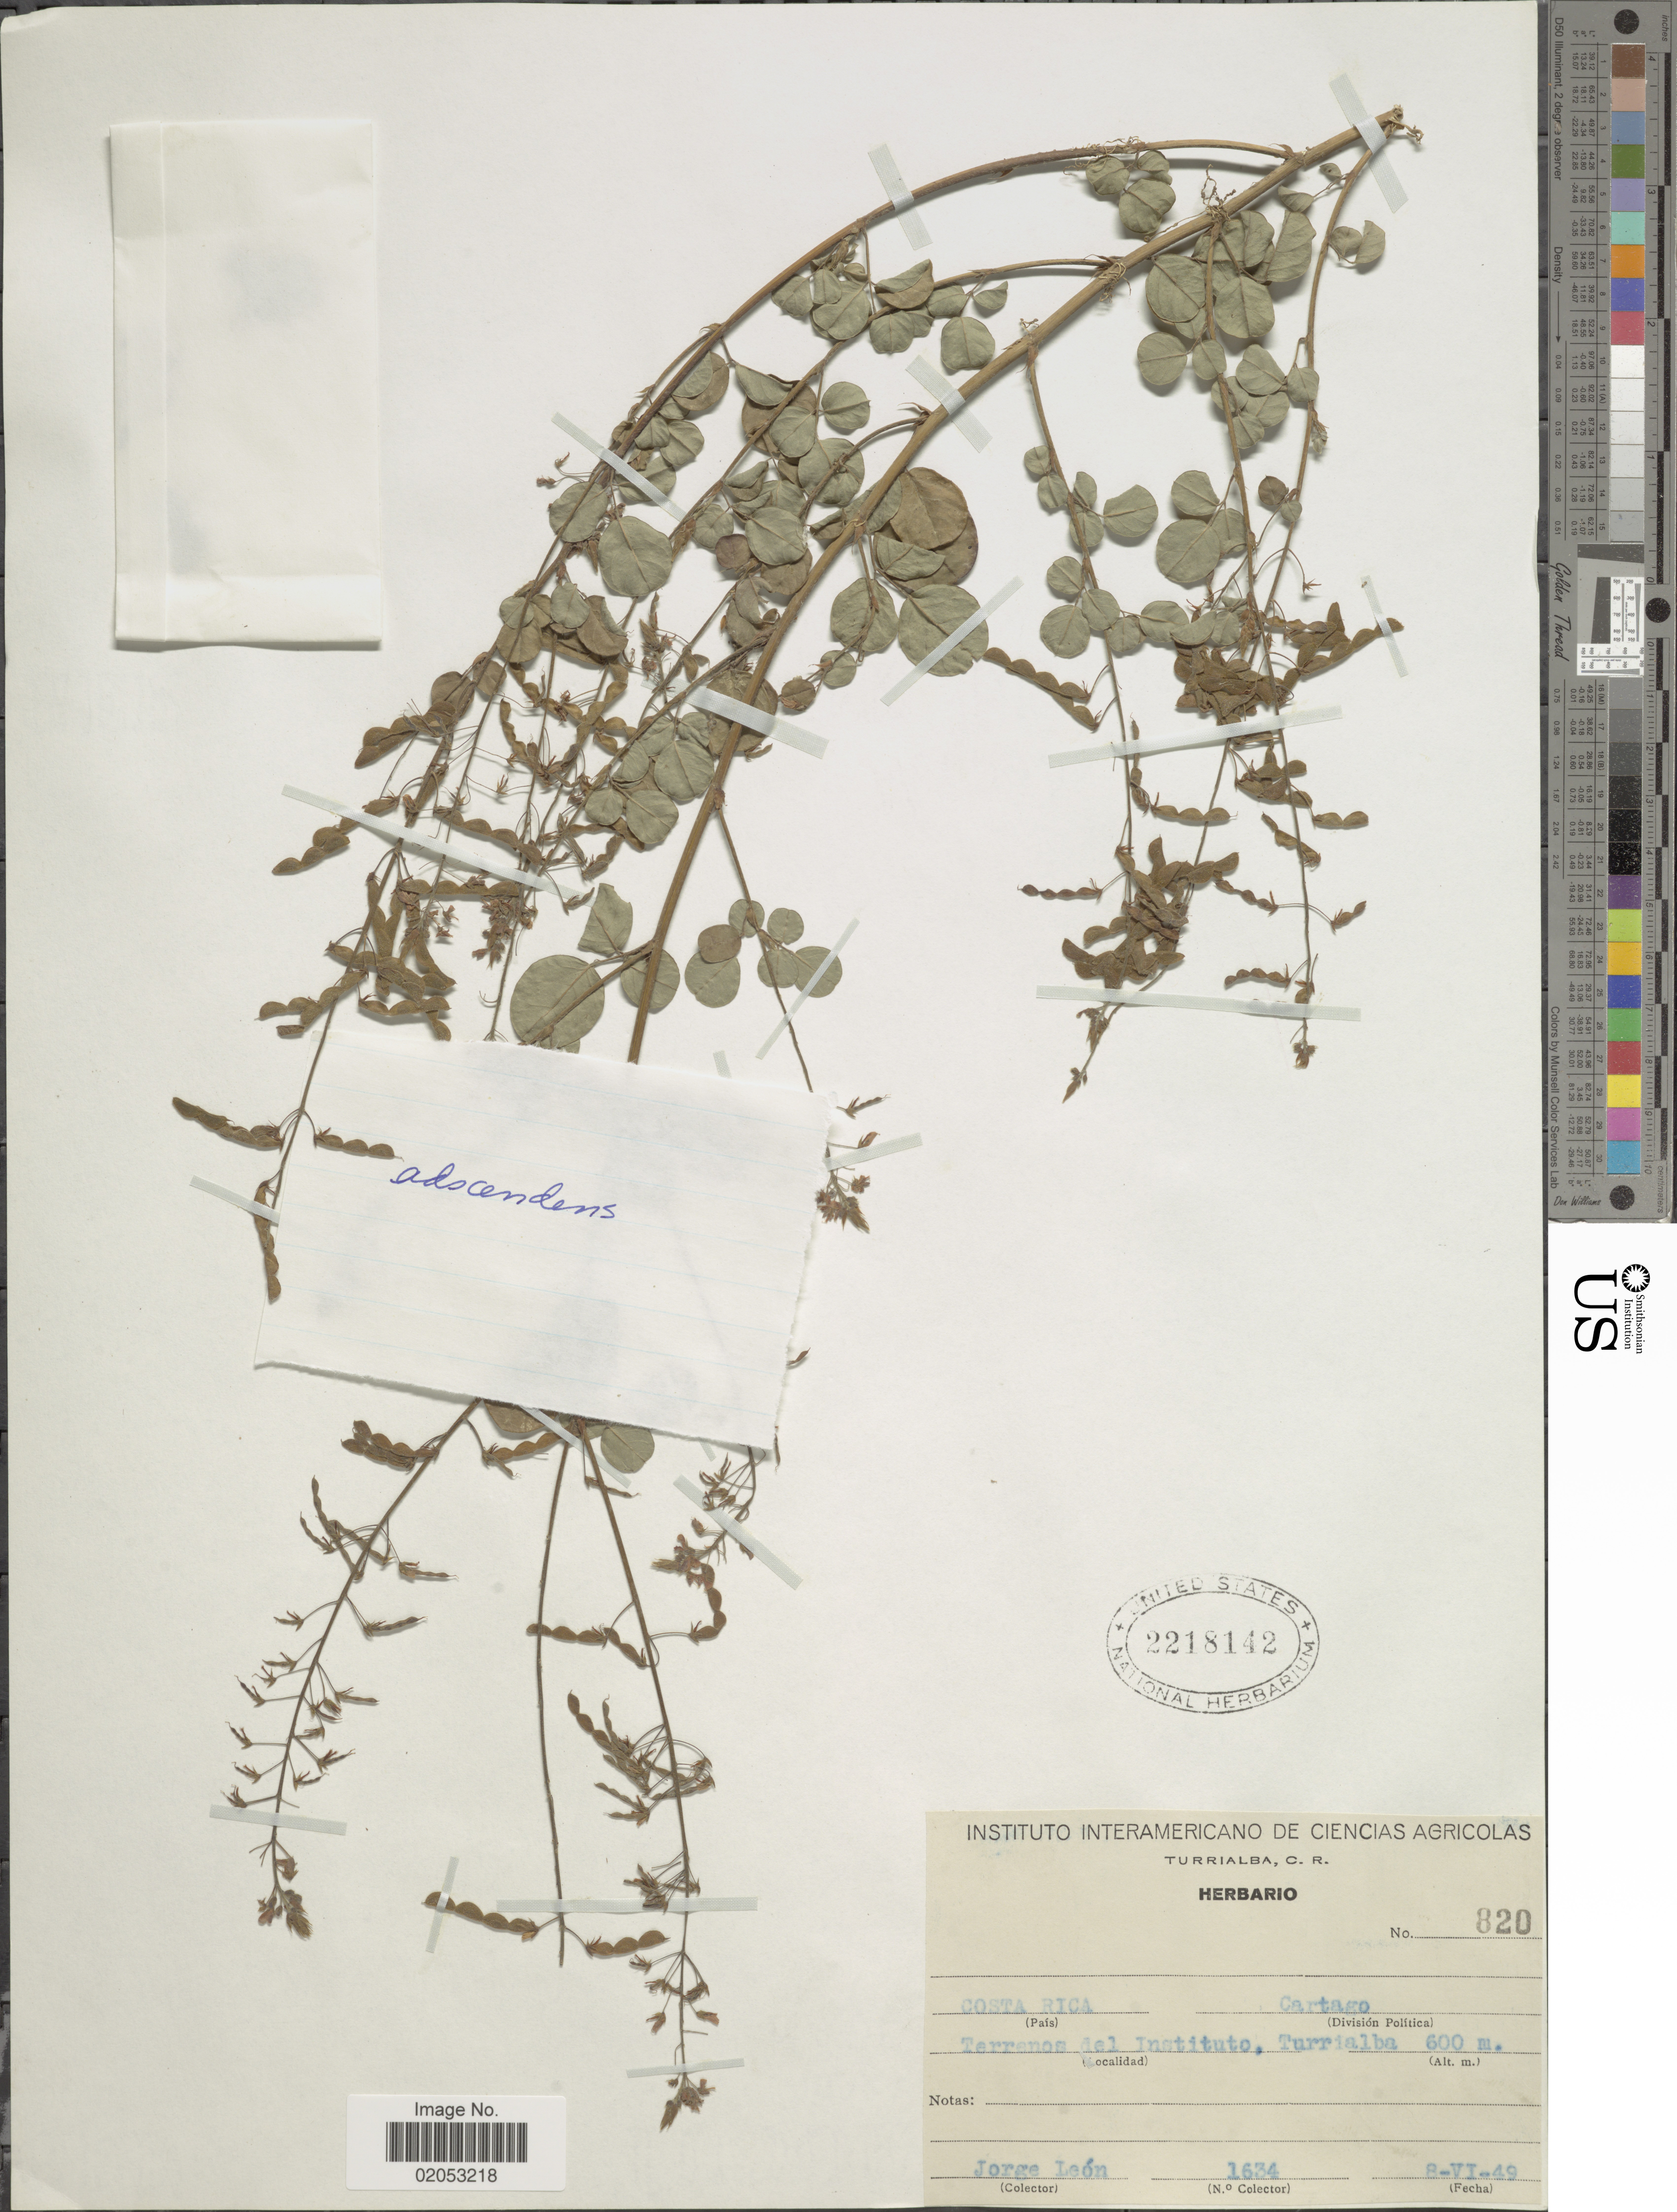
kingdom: Plantae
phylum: Tracheophyta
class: Magnoliopsida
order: Fabales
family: Fabaceae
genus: Grona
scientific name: Grona adscendens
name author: (Sw.) H. Ohashi & K. Ohashi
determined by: Strong, Mark T., (BOT), Smithsonian Institution - National Museum of Natural History (UNITED STATES)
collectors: J. León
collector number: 1634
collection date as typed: Transcribed d/m/y: 8/6/49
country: Costa Rica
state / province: Cartago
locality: Terranos del Instituto, Turrialba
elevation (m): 600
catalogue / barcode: US 2218142